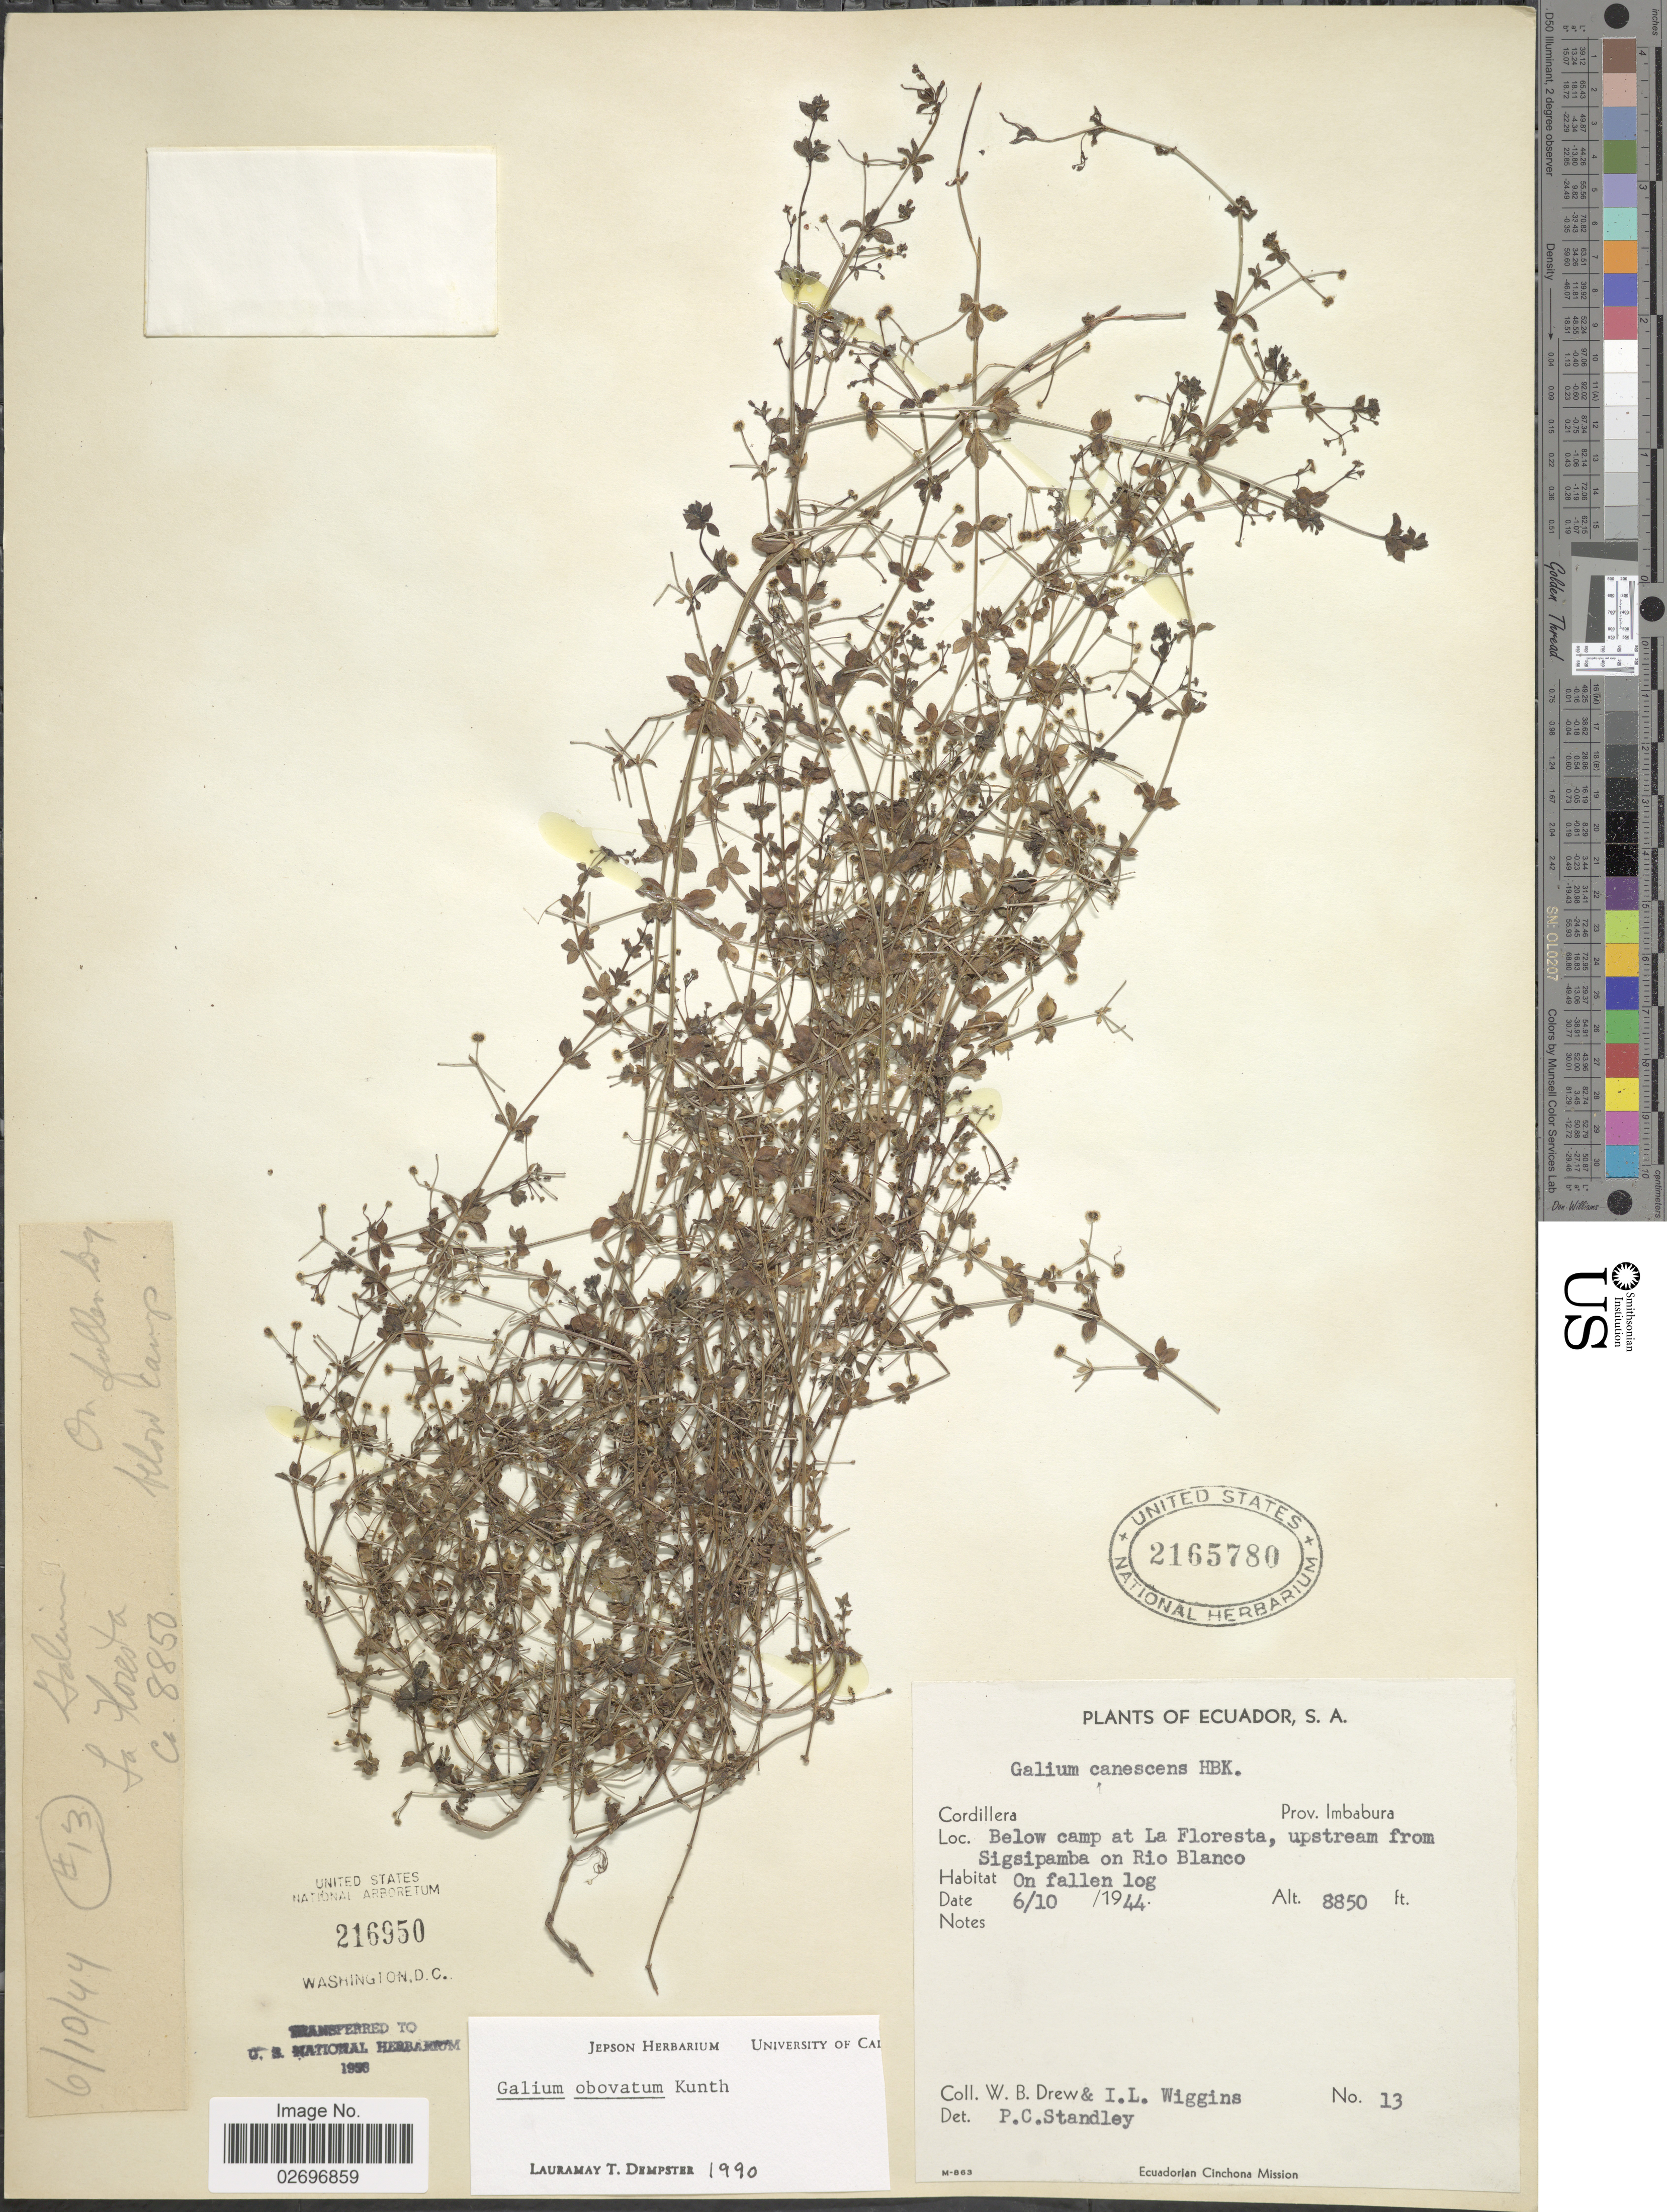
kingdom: Plantae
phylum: Tracheophyta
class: Magnoliopsida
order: Gentianales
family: Rubiaceae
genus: Galium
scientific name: Galium obovatum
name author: Kunth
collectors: W. B. Drew & I. L. Wiggins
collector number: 13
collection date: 1944-10-06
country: Ecuador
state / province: Imbabura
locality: Cordillera, below camp at La Floresta, upstream from Sigipamba on Rio Blanco, on fallon log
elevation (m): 2697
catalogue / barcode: US 2165780